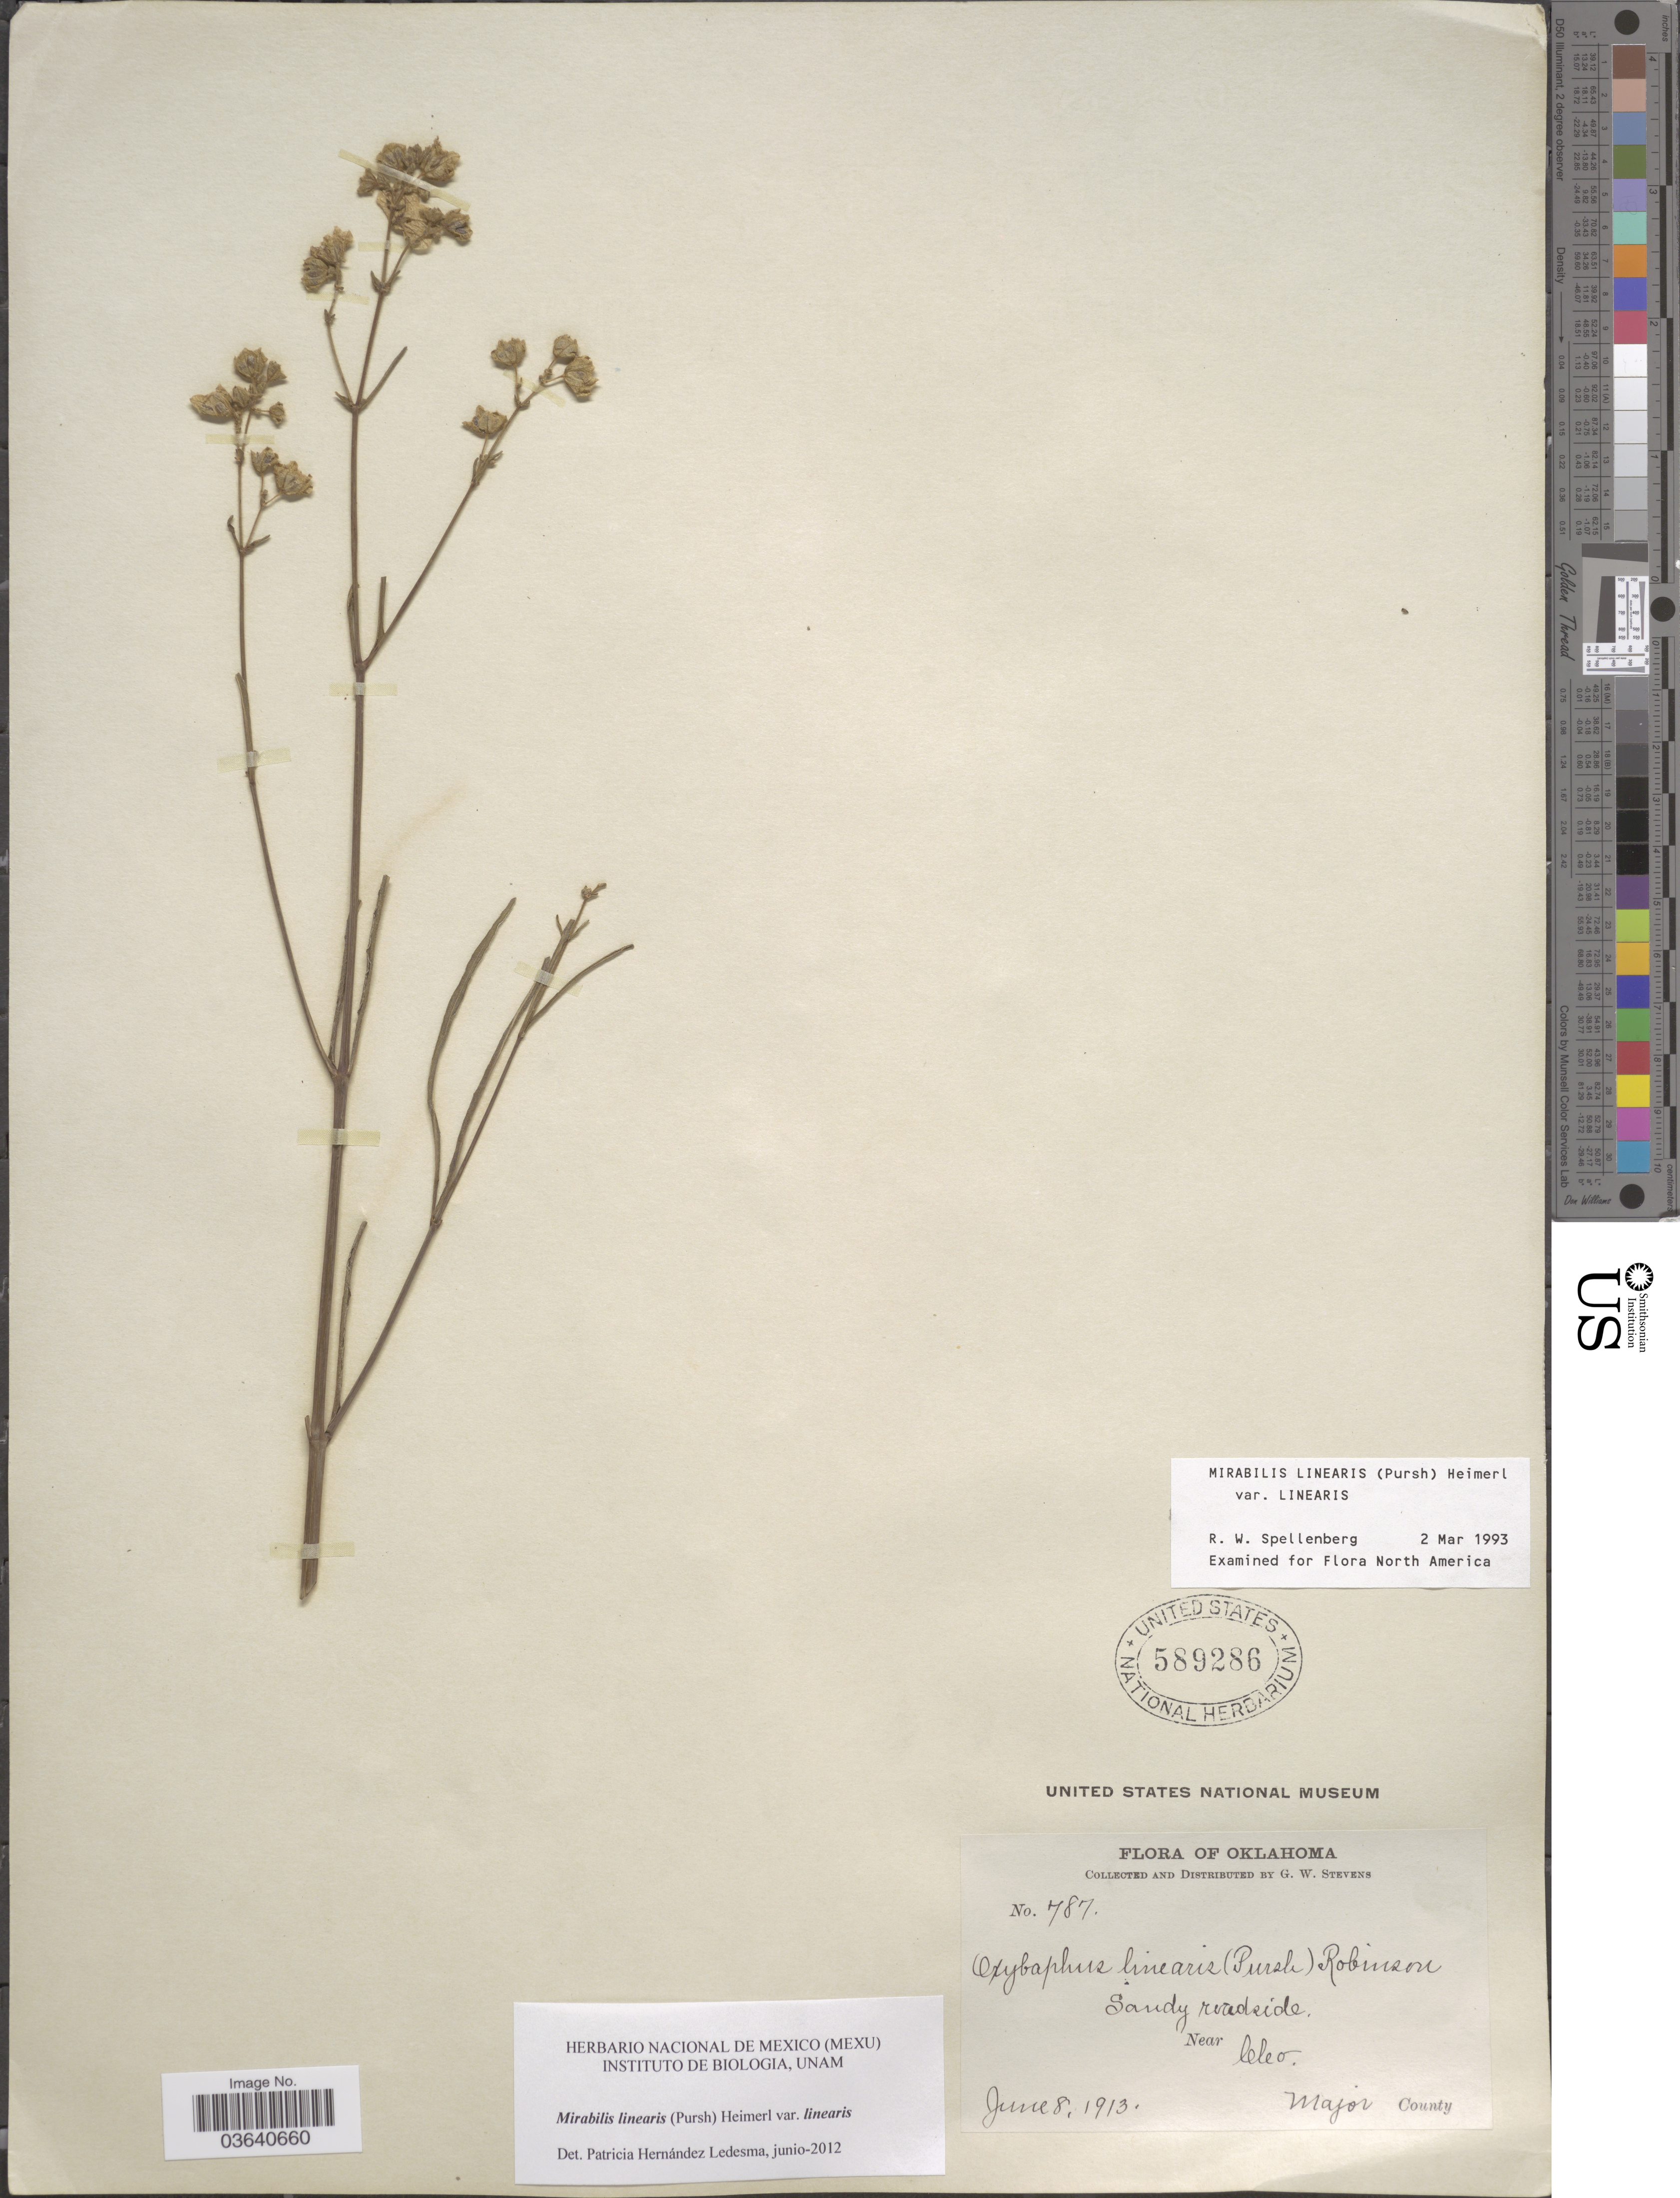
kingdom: Plantae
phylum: Tracheophyta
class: Magnoliopsida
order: Caryophyllales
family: Nyctaginaceae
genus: Mirabilis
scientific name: Mirabilis linearis var. linearis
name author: (Pursh) Heimerl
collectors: G. W. Stevens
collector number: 787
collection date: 1913-06-08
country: United States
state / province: Oklahoma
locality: Sandy roadside. Near Cleo. Major County.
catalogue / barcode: US 589286